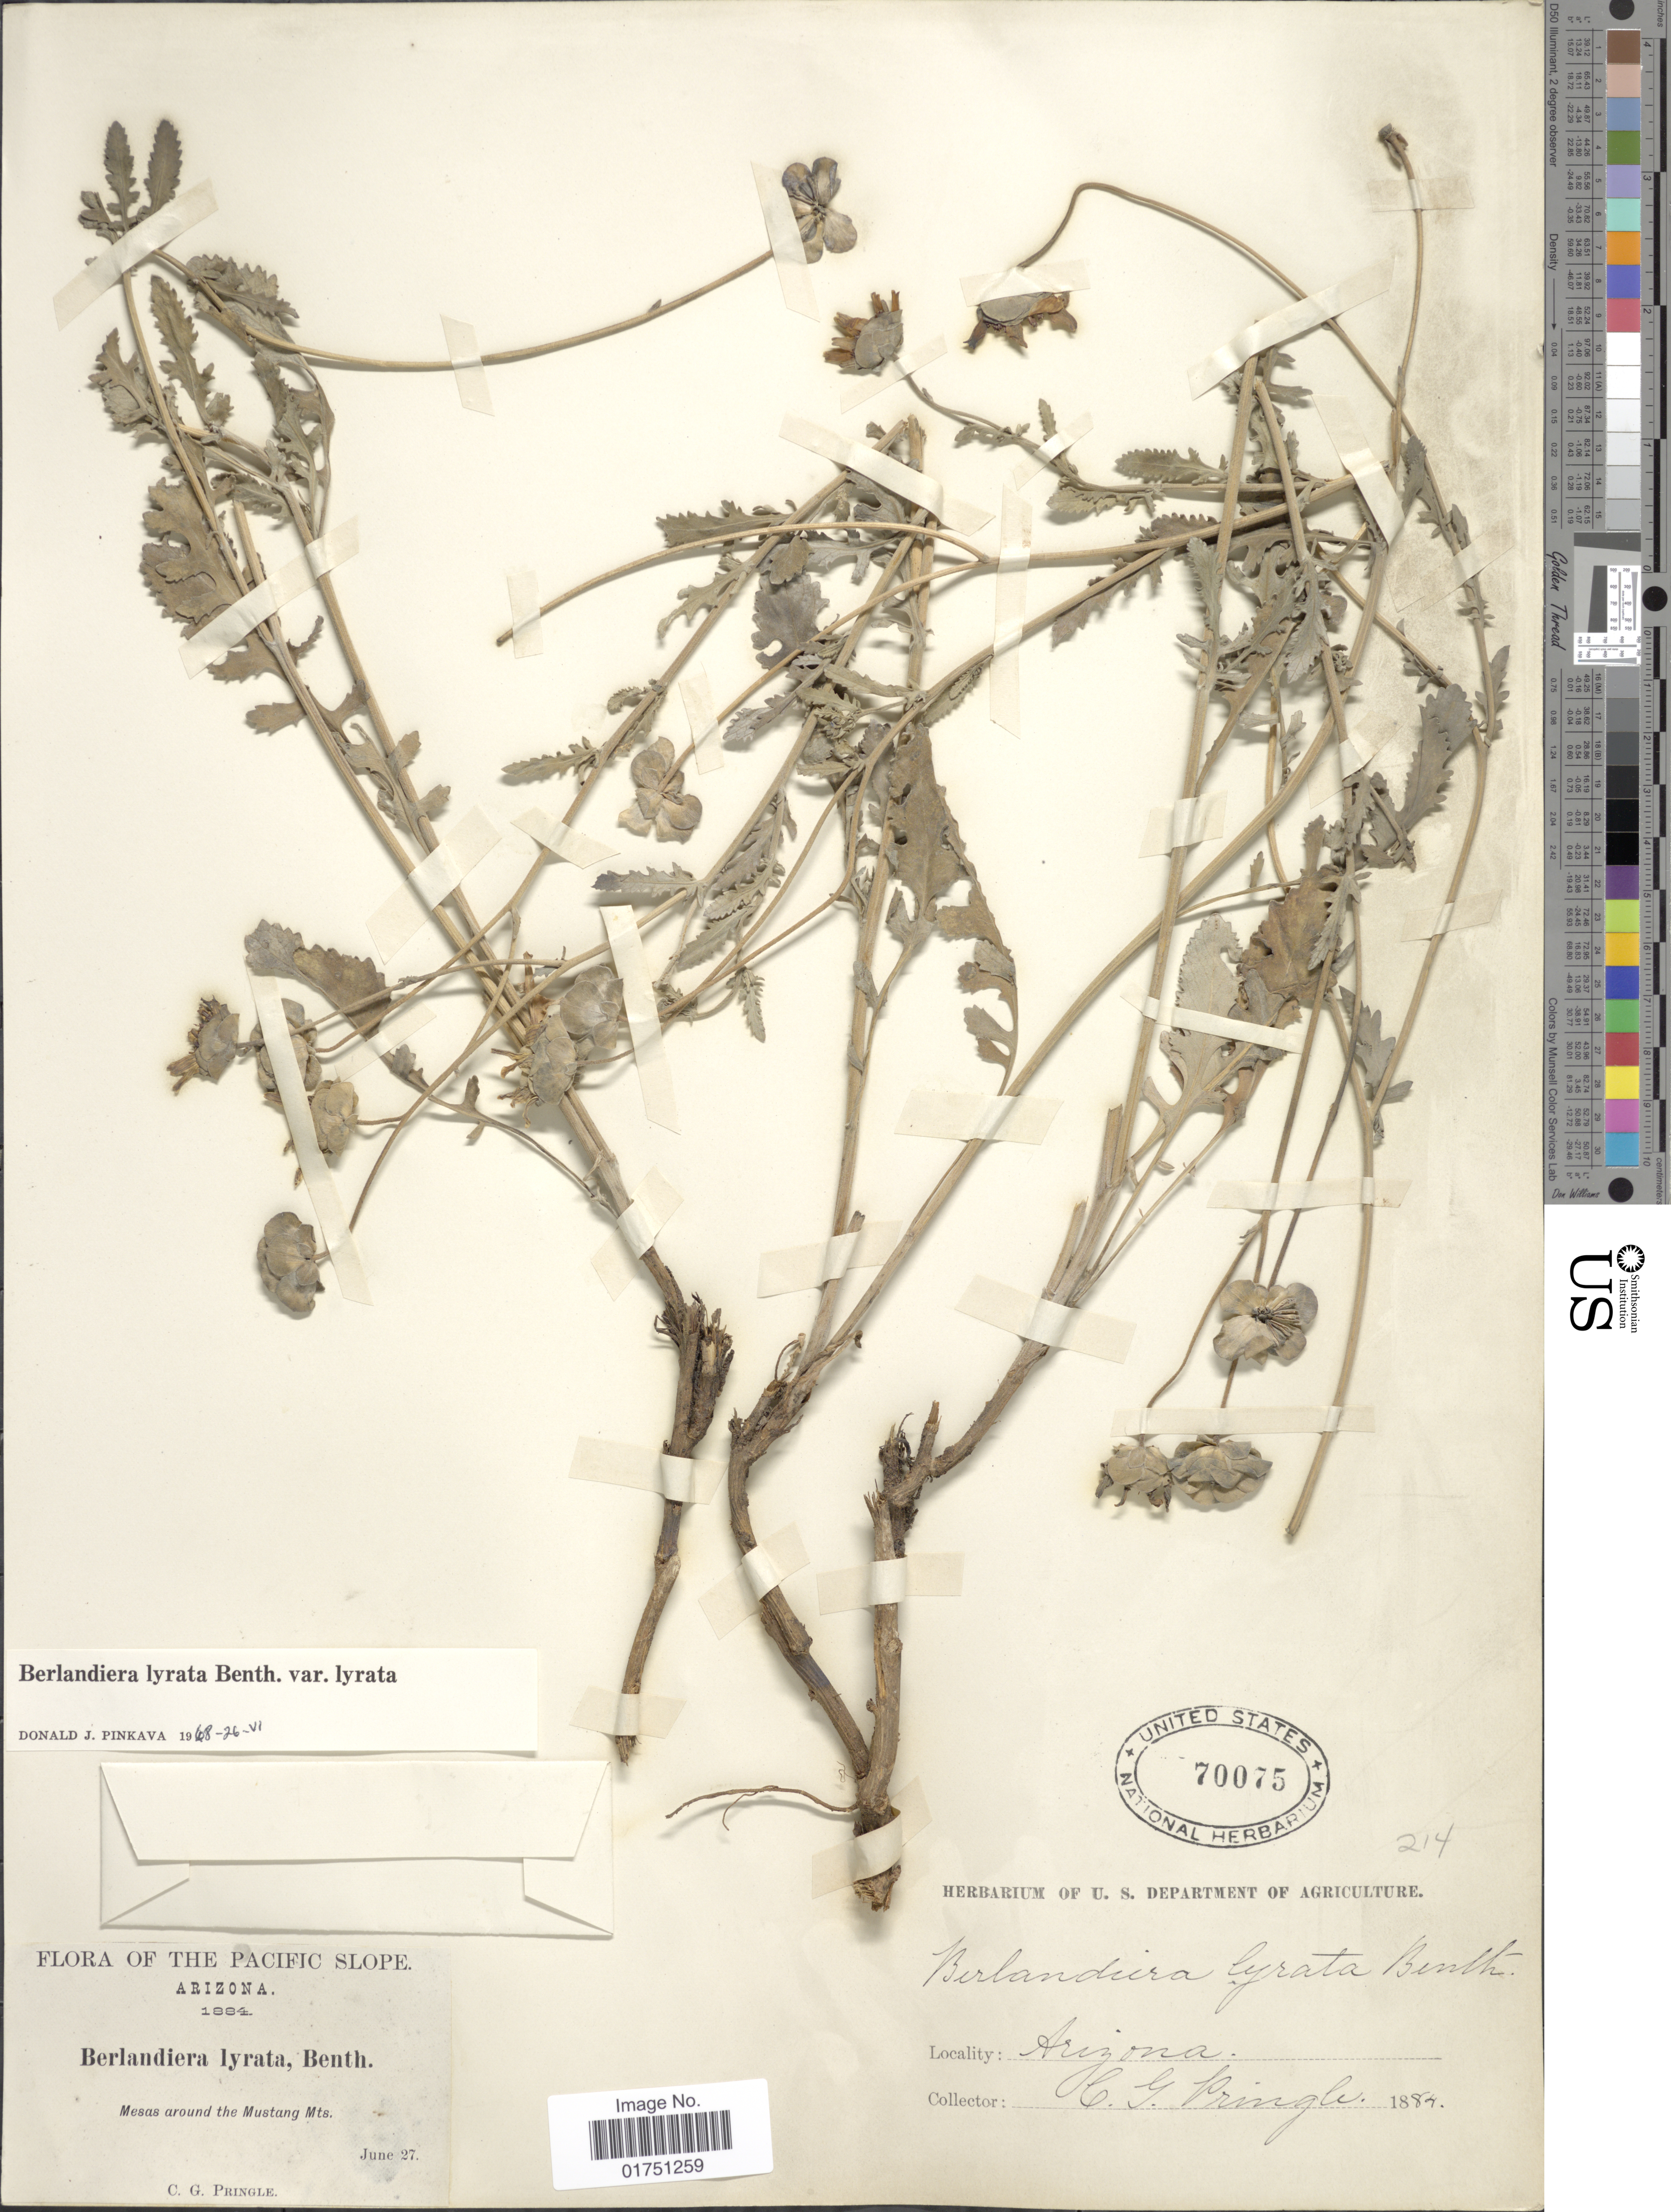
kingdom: Plantae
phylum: Tracheophyta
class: Magnoliopsida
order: Asterales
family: Asteraceae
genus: Berlandiera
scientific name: Berlandiera lyrata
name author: Benth.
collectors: C. G. Pringle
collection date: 1884-06-27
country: United States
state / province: Arizona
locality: Pacific Slope. Arizona. Mesas around the Mustang Mts.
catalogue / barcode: US 70075